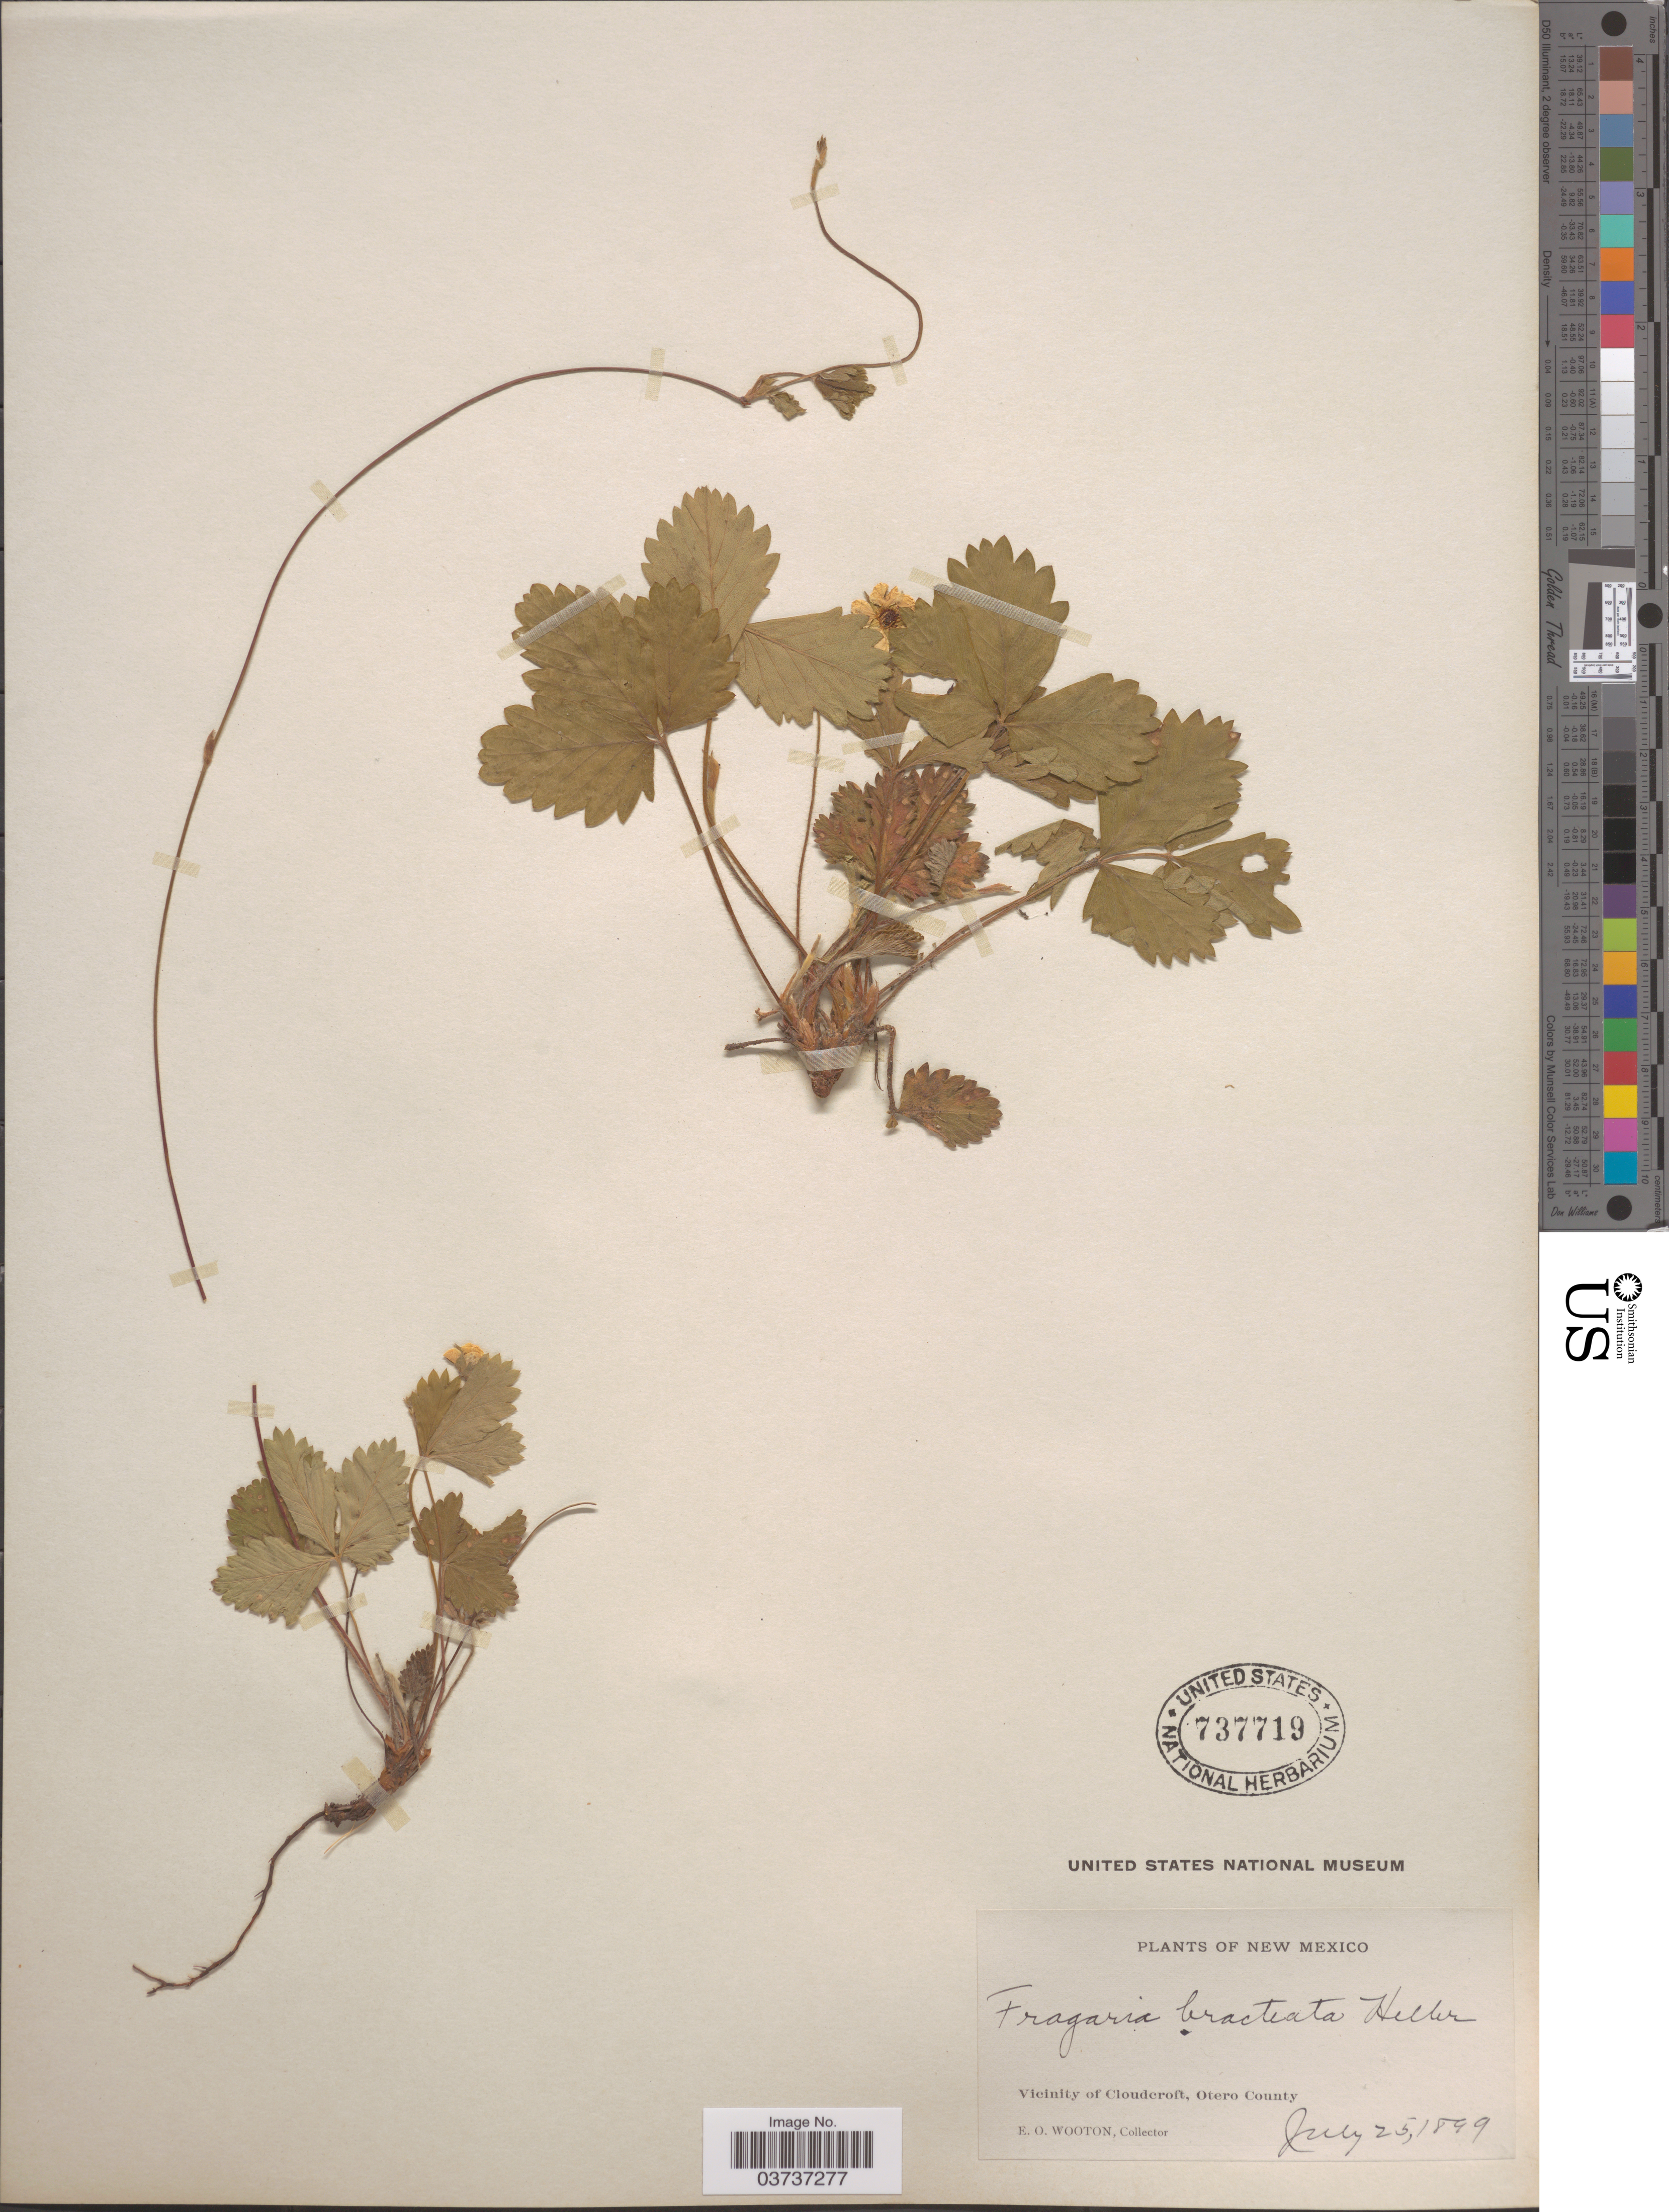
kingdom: Plantae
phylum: Tracheophyta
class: Magnoliopsida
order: Rosales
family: Rosaceae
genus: Fragaria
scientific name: Fragaria vesca var. bracteata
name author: (A. Heller) R.J. Davis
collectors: E. O. Wooton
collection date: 1899-07-25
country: United States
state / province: New Mexico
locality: Vicinity of Cloudcroft, Otero County.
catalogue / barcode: US 737719